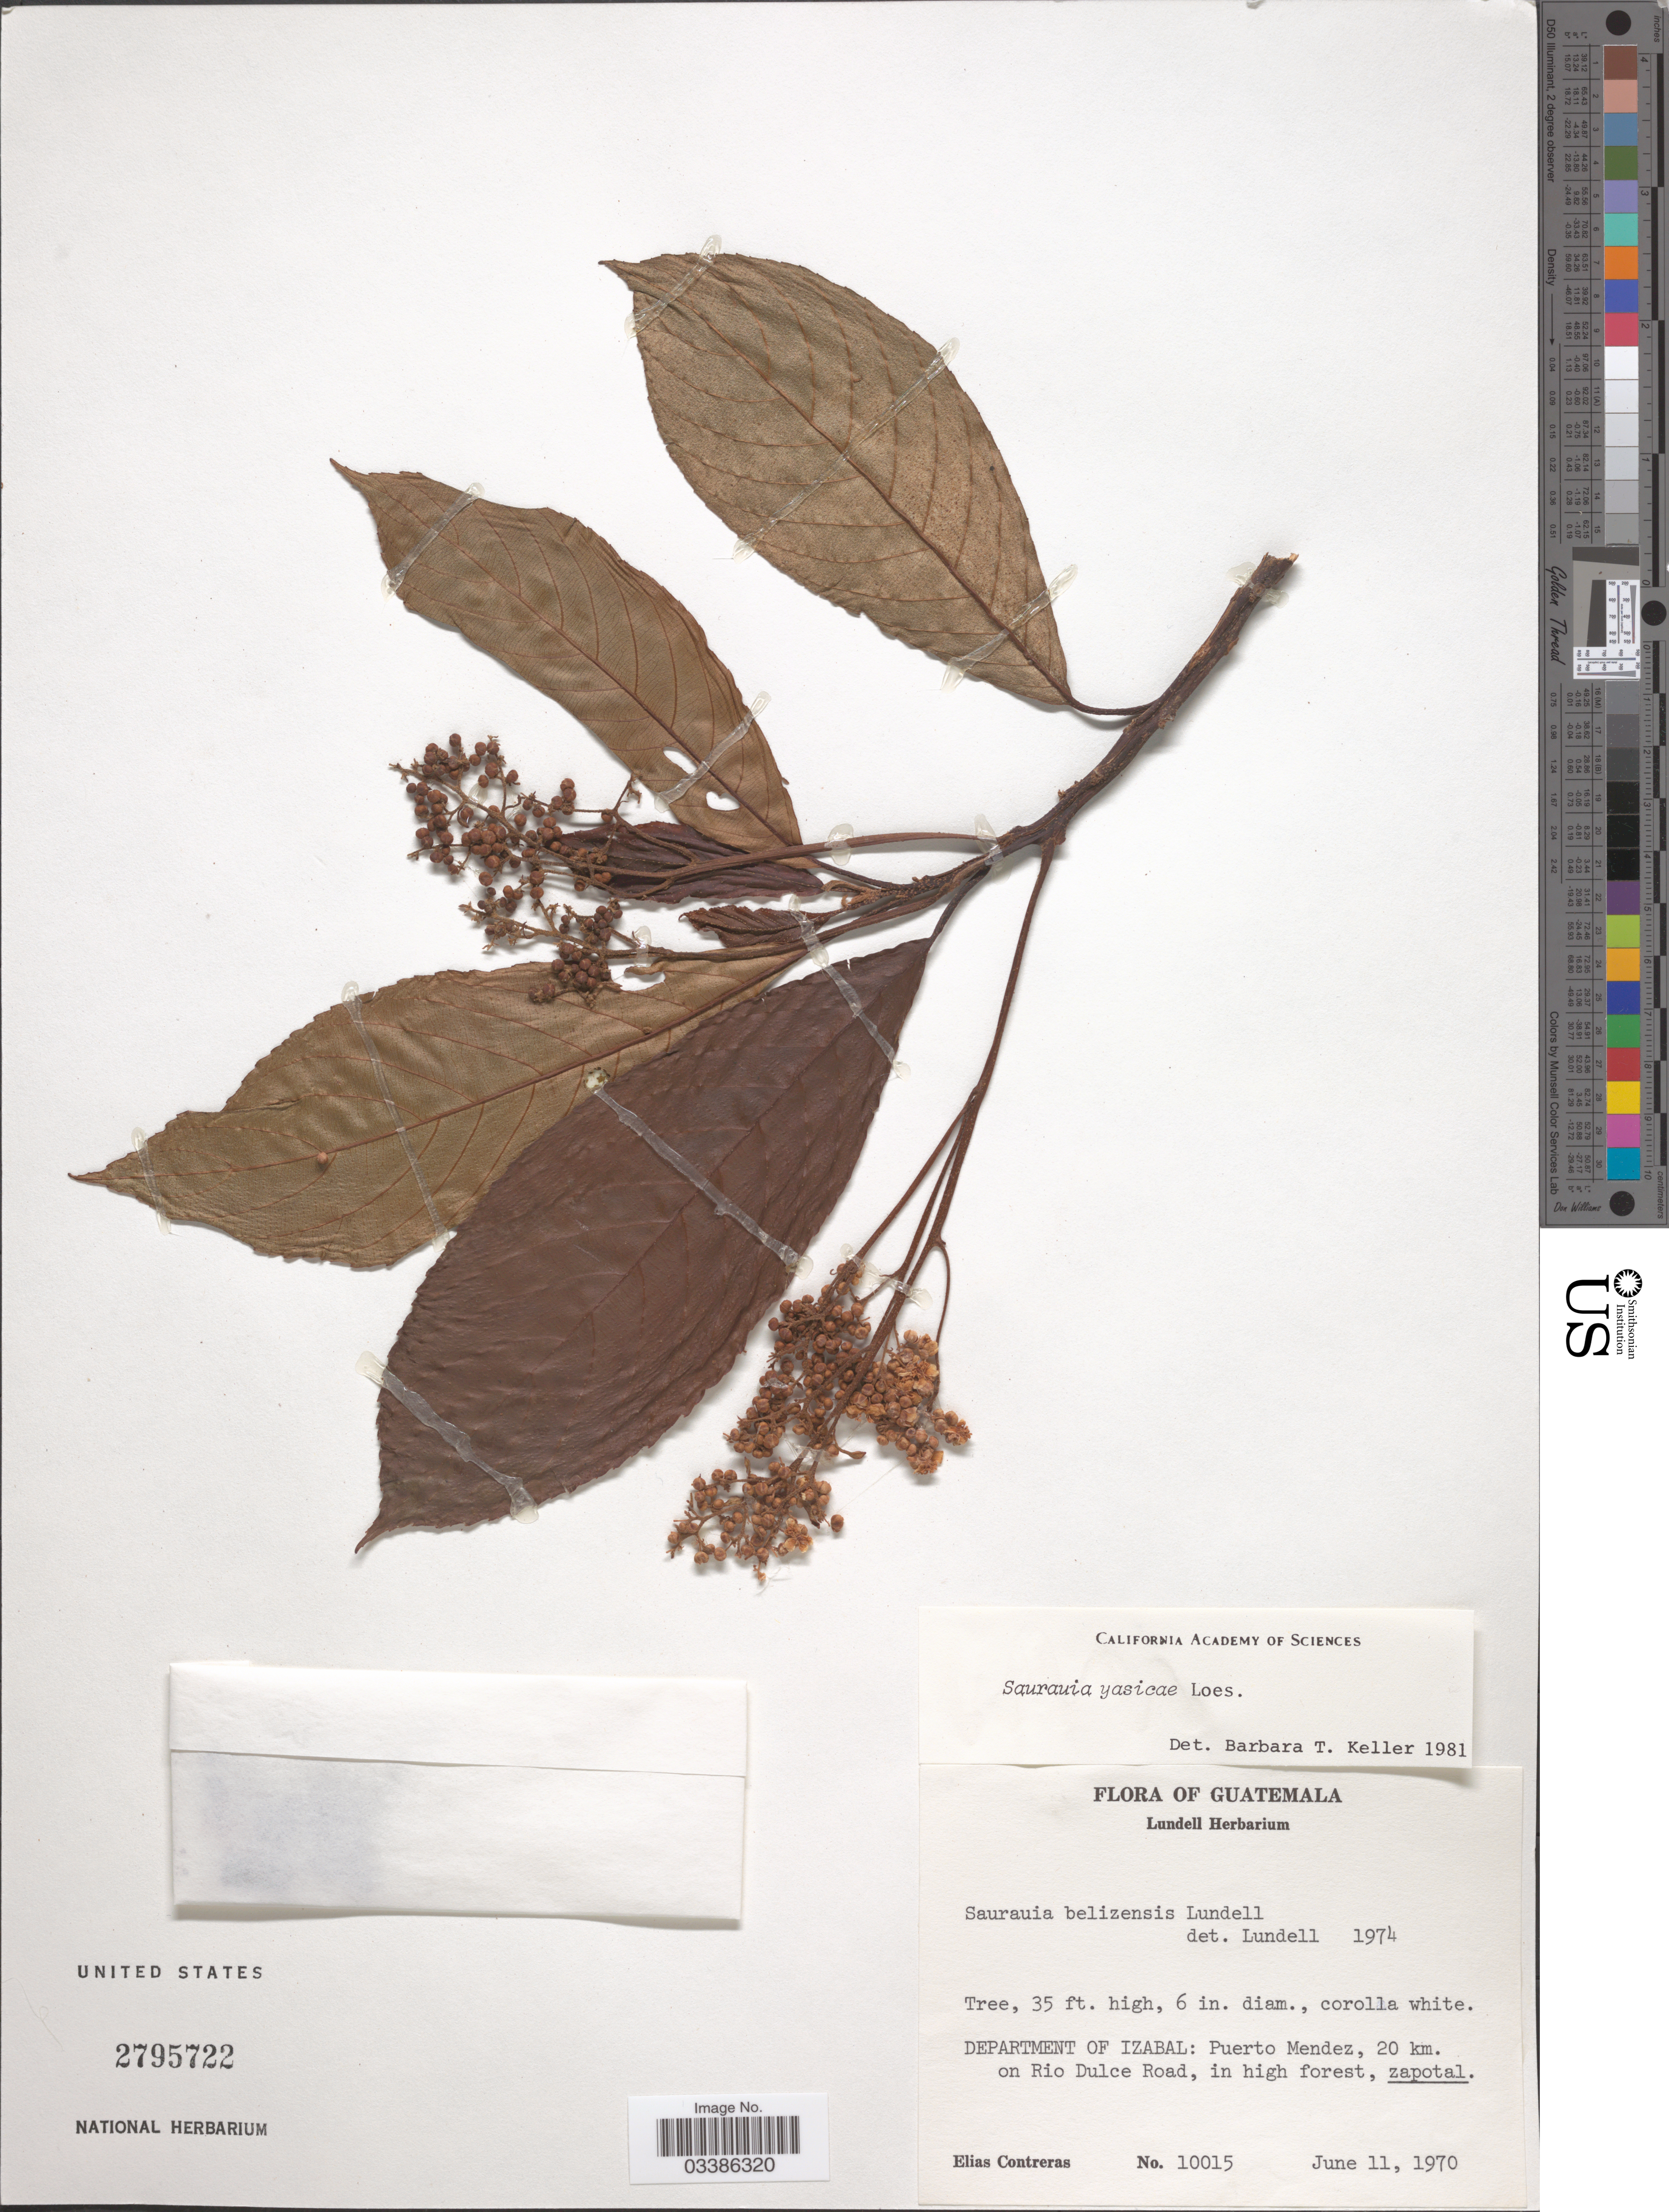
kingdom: Plantae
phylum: Tracheophyta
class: Magnoliopsida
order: Ericales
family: Actinidiaceae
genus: Saurauia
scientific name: Saurauia yasicae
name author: Loes.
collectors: E. Contreras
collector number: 10015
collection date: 1970-06-11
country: Guatemala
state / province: Izabal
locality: Department of Izabal: Puerto Mendez, 20 km. on Rio Dulce Road.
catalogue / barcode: US 2795722